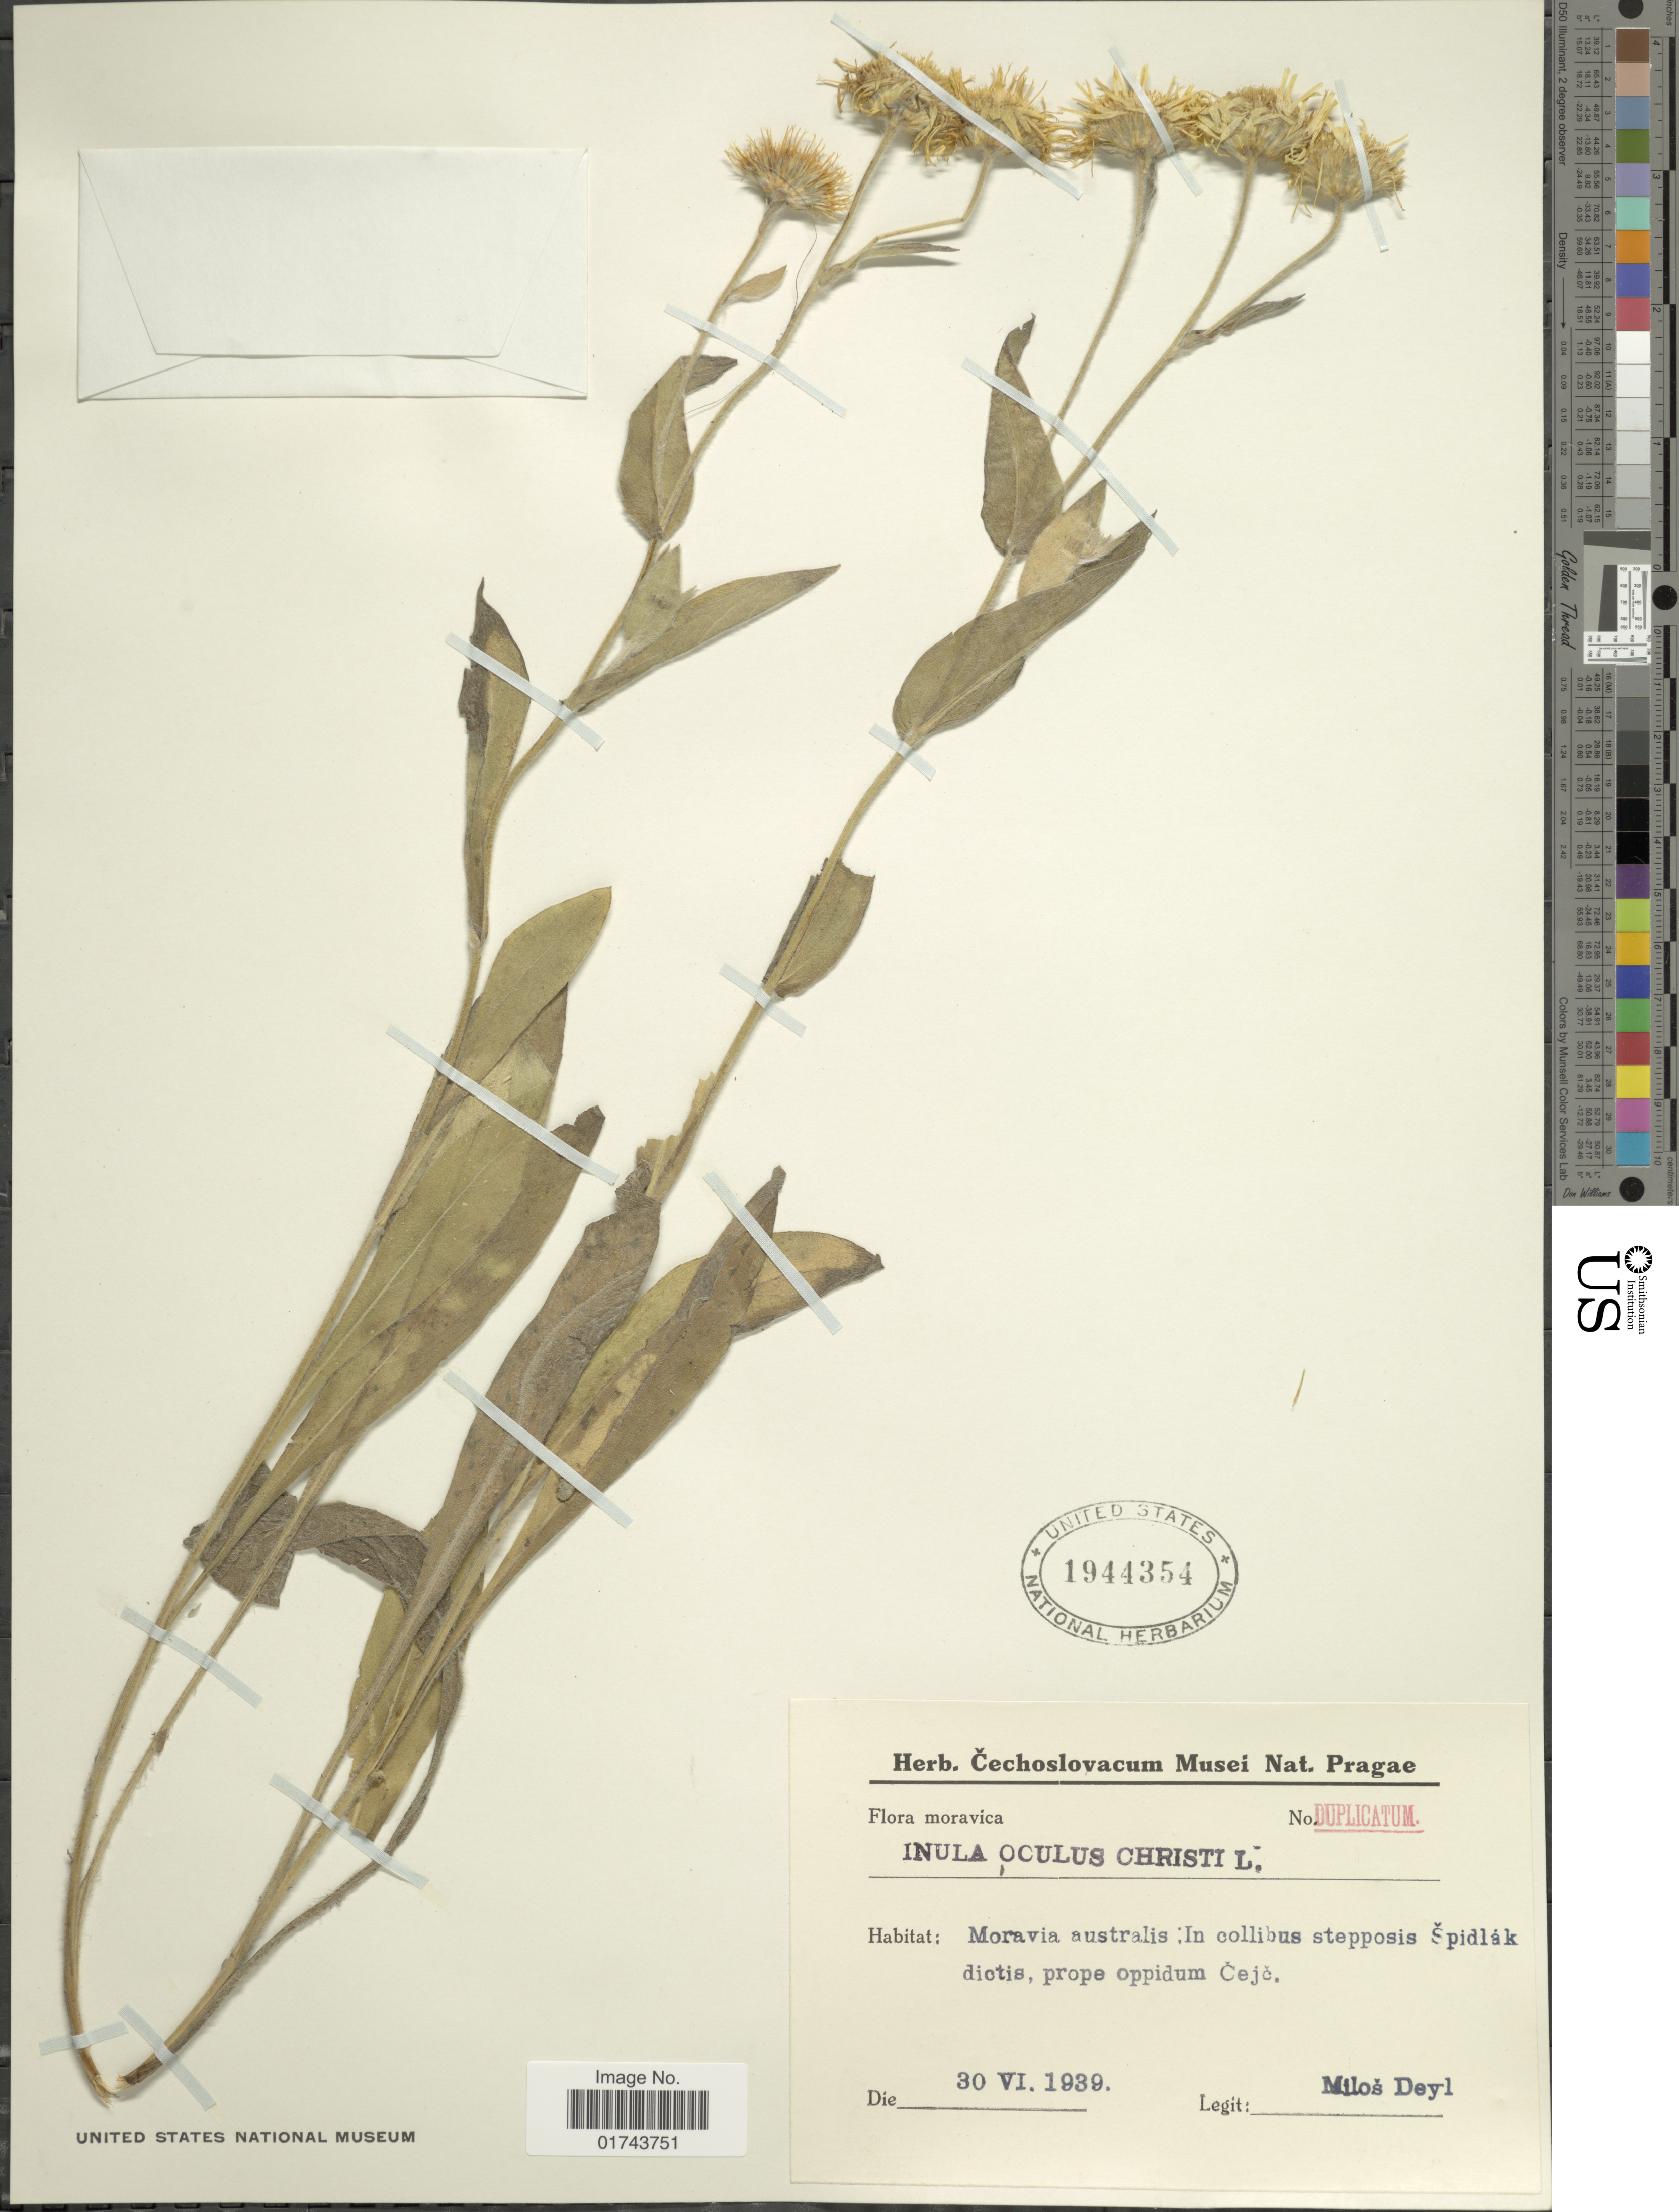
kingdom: Plantae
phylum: Tracheophyta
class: Magnoliopsida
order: Asterales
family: Asteraceae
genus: Inula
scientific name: Inula oculus-christi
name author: L.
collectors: M. Deyl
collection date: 1939-06-30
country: Czechia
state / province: South Moravian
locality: Moravica, Moravia australis: In collibus stepposis Spidlak dictis, prope Oppidum Cejc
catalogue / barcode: US 1944354